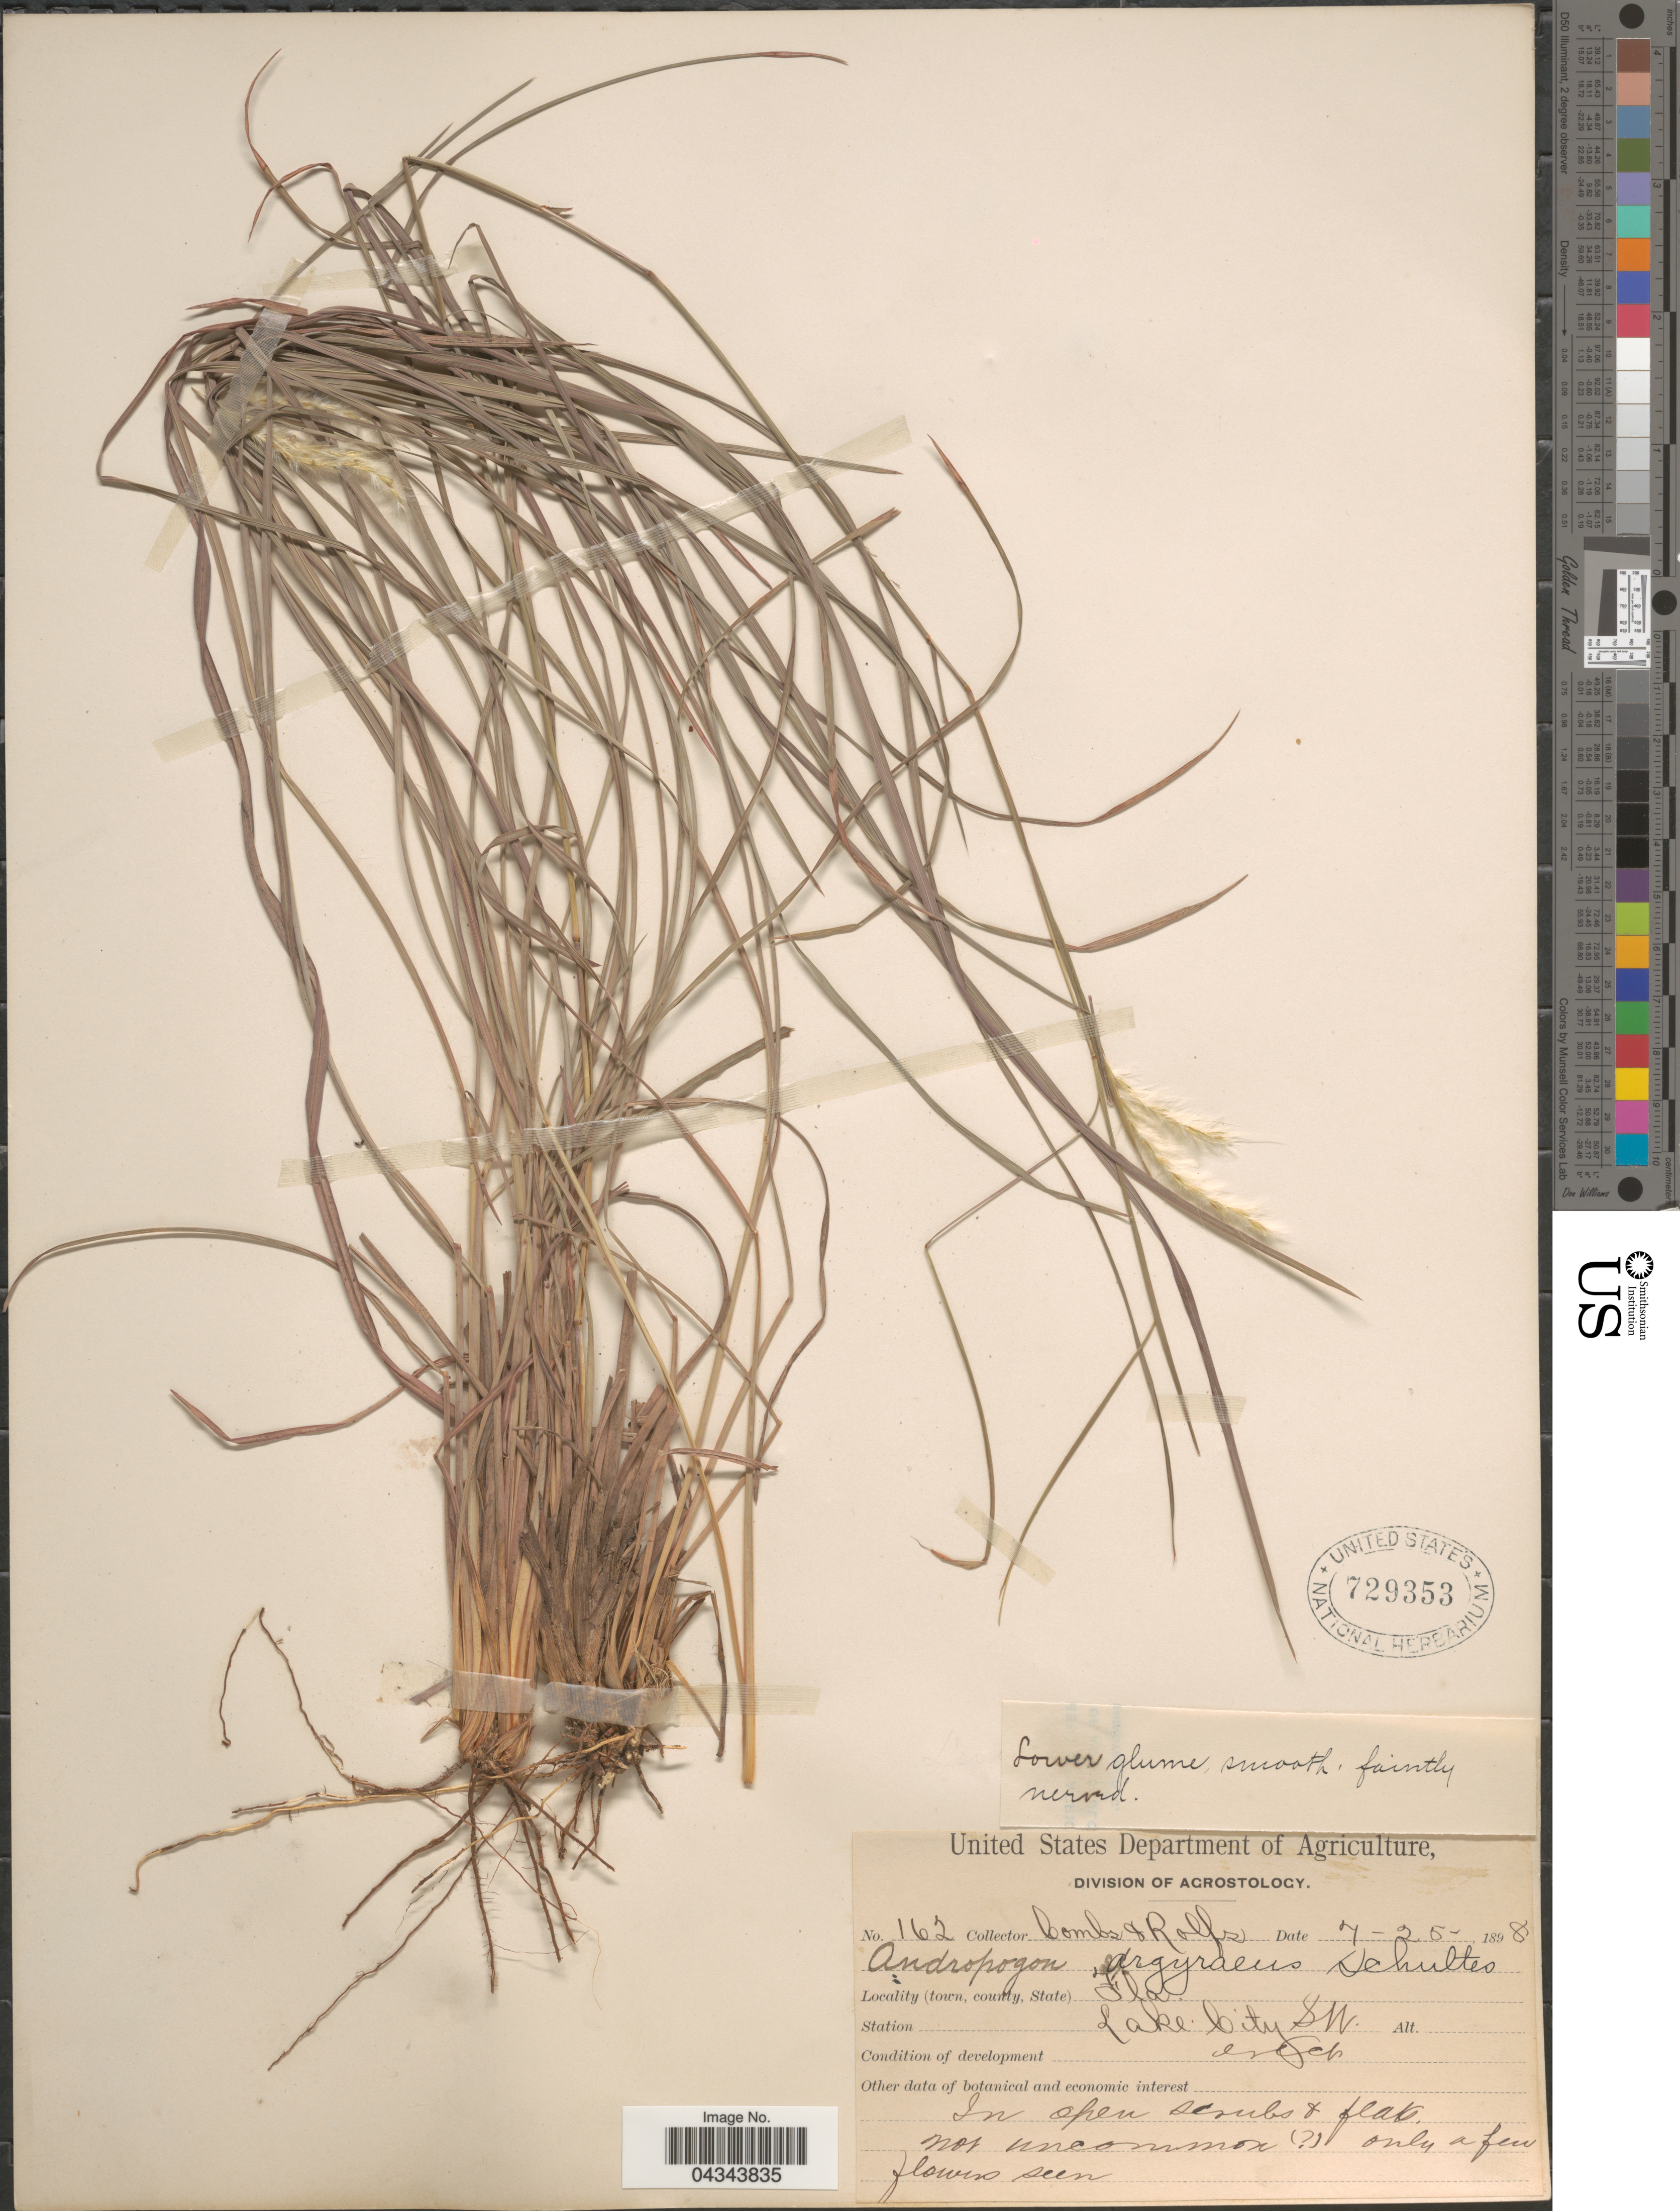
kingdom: Plantae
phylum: Tracheophyta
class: Liliopsida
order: Poales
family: Poaceae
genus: Andropogon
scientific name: Andropogon ternarius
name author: Michx.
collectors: -. Combs & Rolfs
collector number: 162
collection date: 1898-07-25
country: United States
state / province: Florida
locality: Lake City.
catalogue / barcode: US 729353